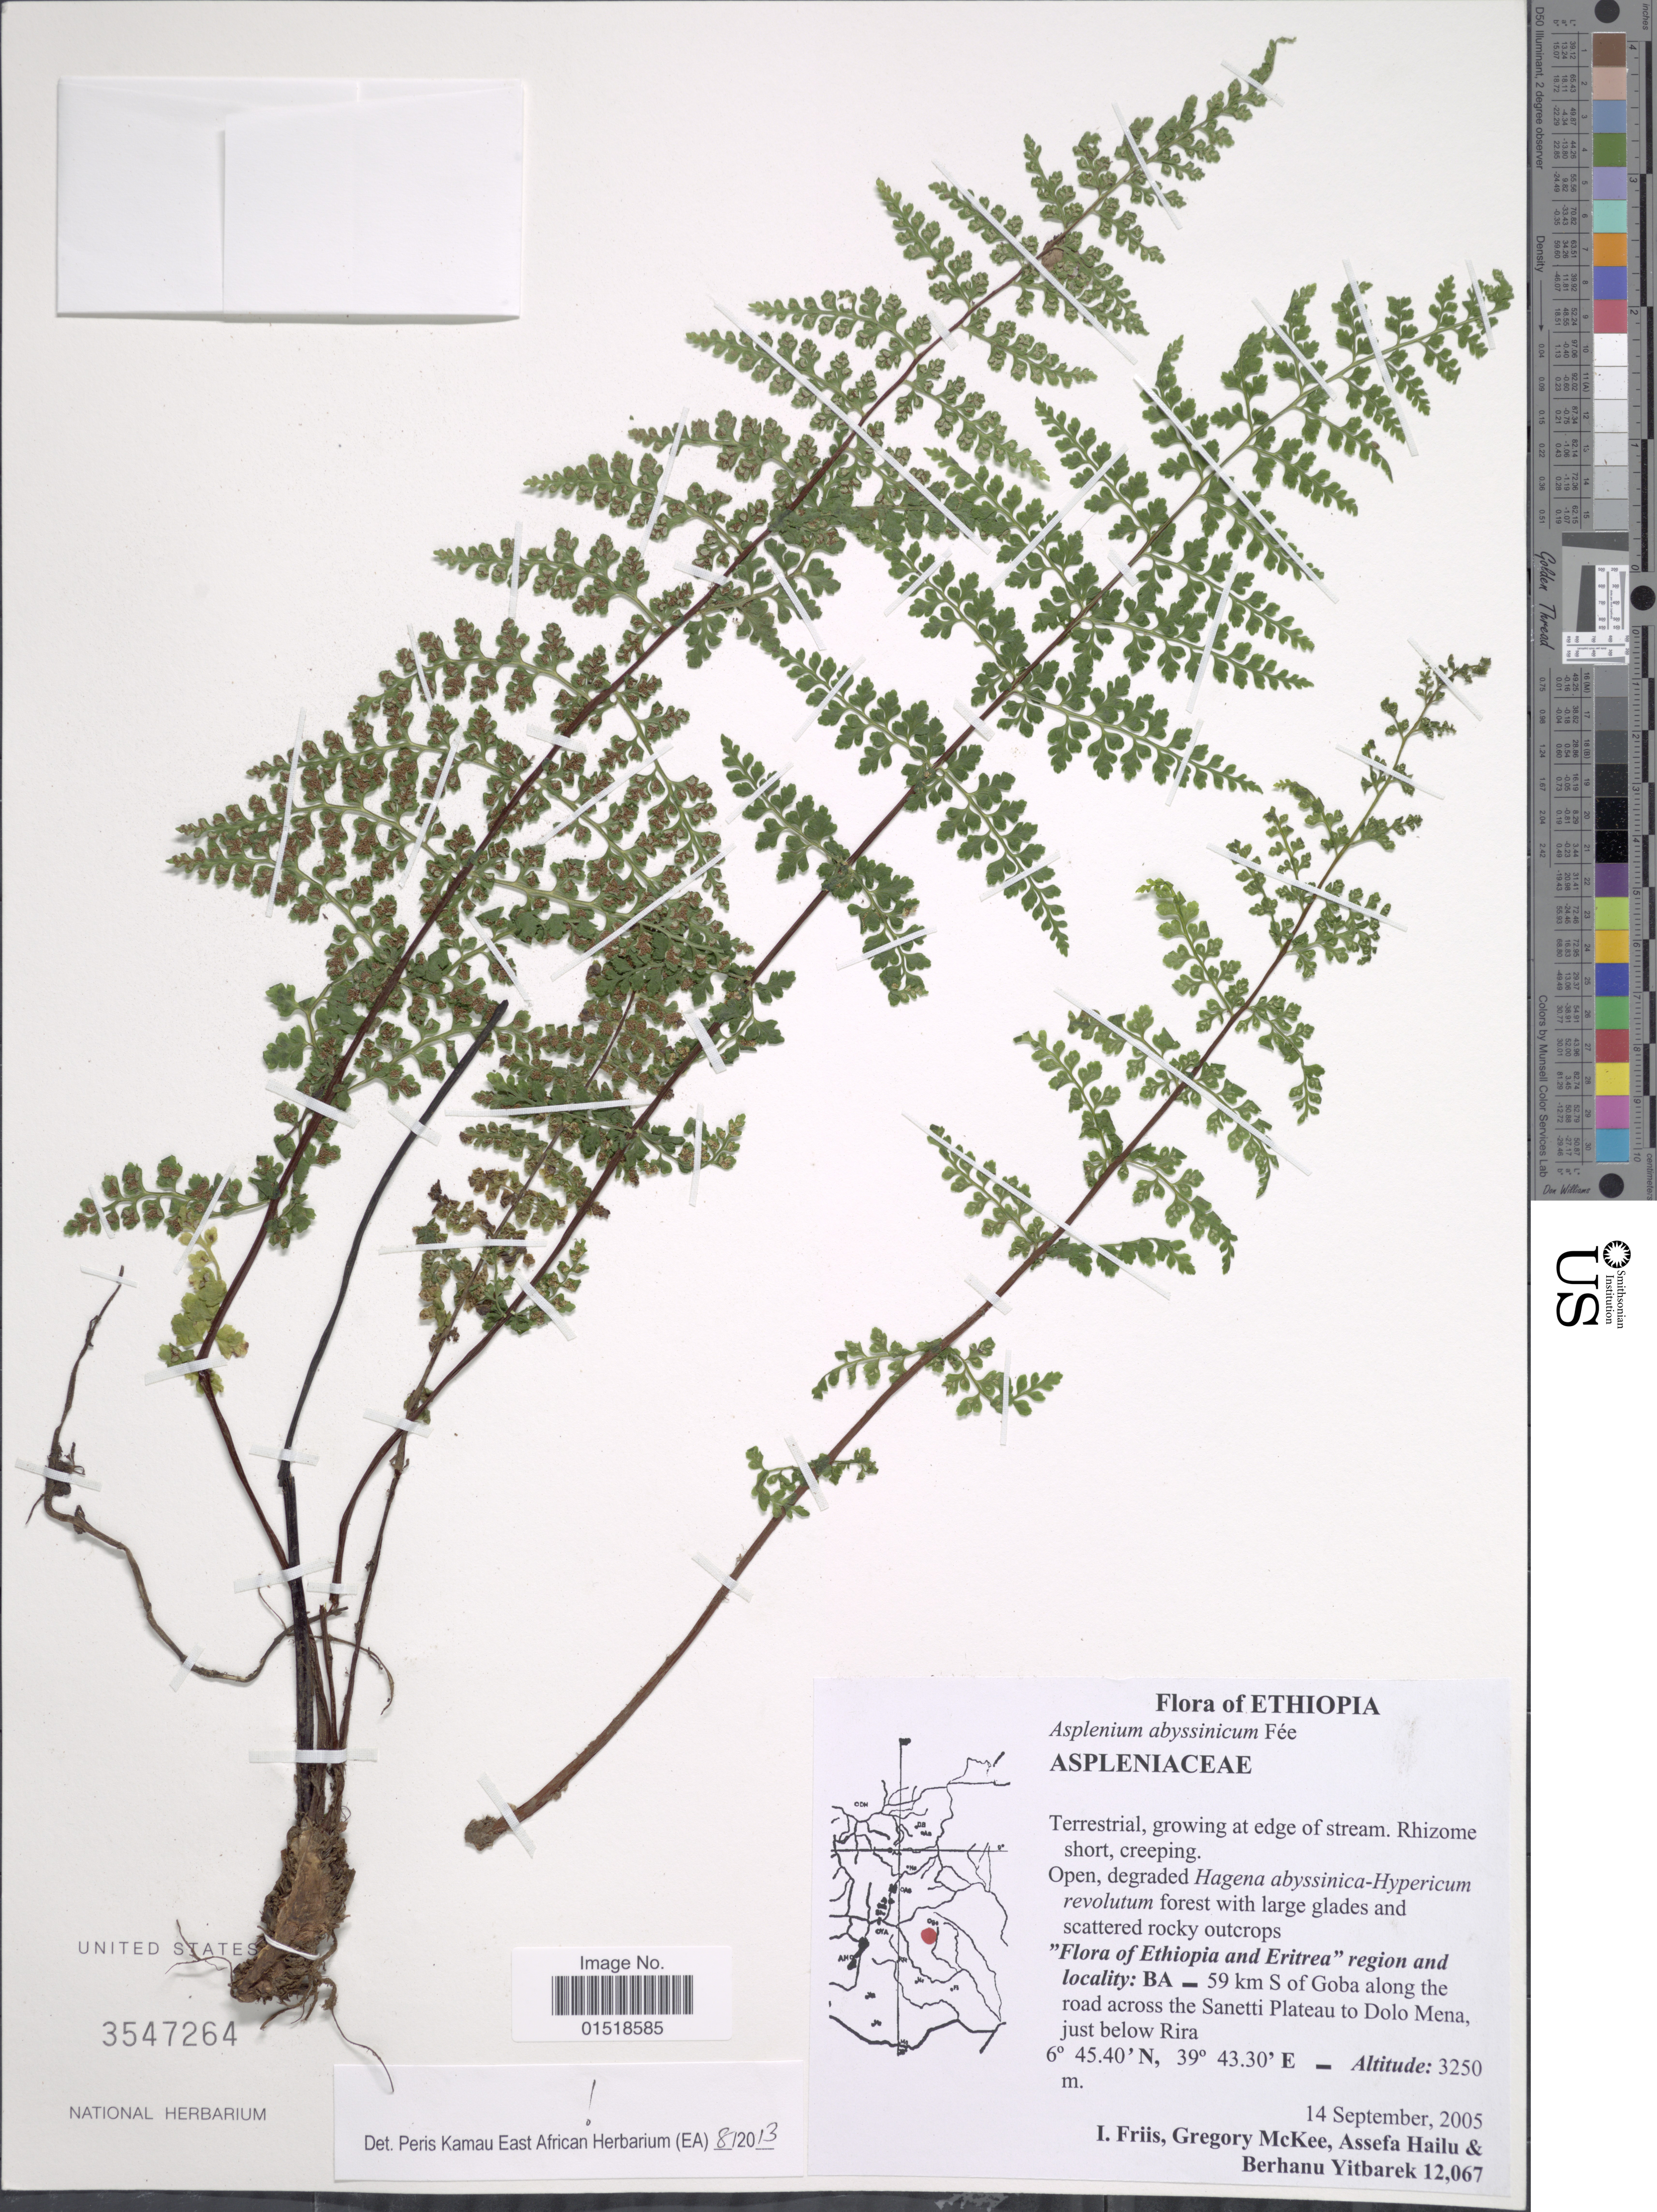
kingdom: Plantae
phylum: Tracheophyta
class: Polypodiopsida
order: Polypodiales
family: Aspleniaceae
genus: Asplenium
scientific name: Asplenium abyssinicum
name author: Fée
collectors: I. Friis, G. S. McKee, A. Hailu & B. Yitbarek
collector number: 12067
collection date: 2005-09-14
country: Ethiopia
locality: BA_ 59 km S of Goba along the road across the Sanetti Plateau to Dolo Mena, just below Rira.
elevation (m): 3250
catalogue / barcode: US 3547264